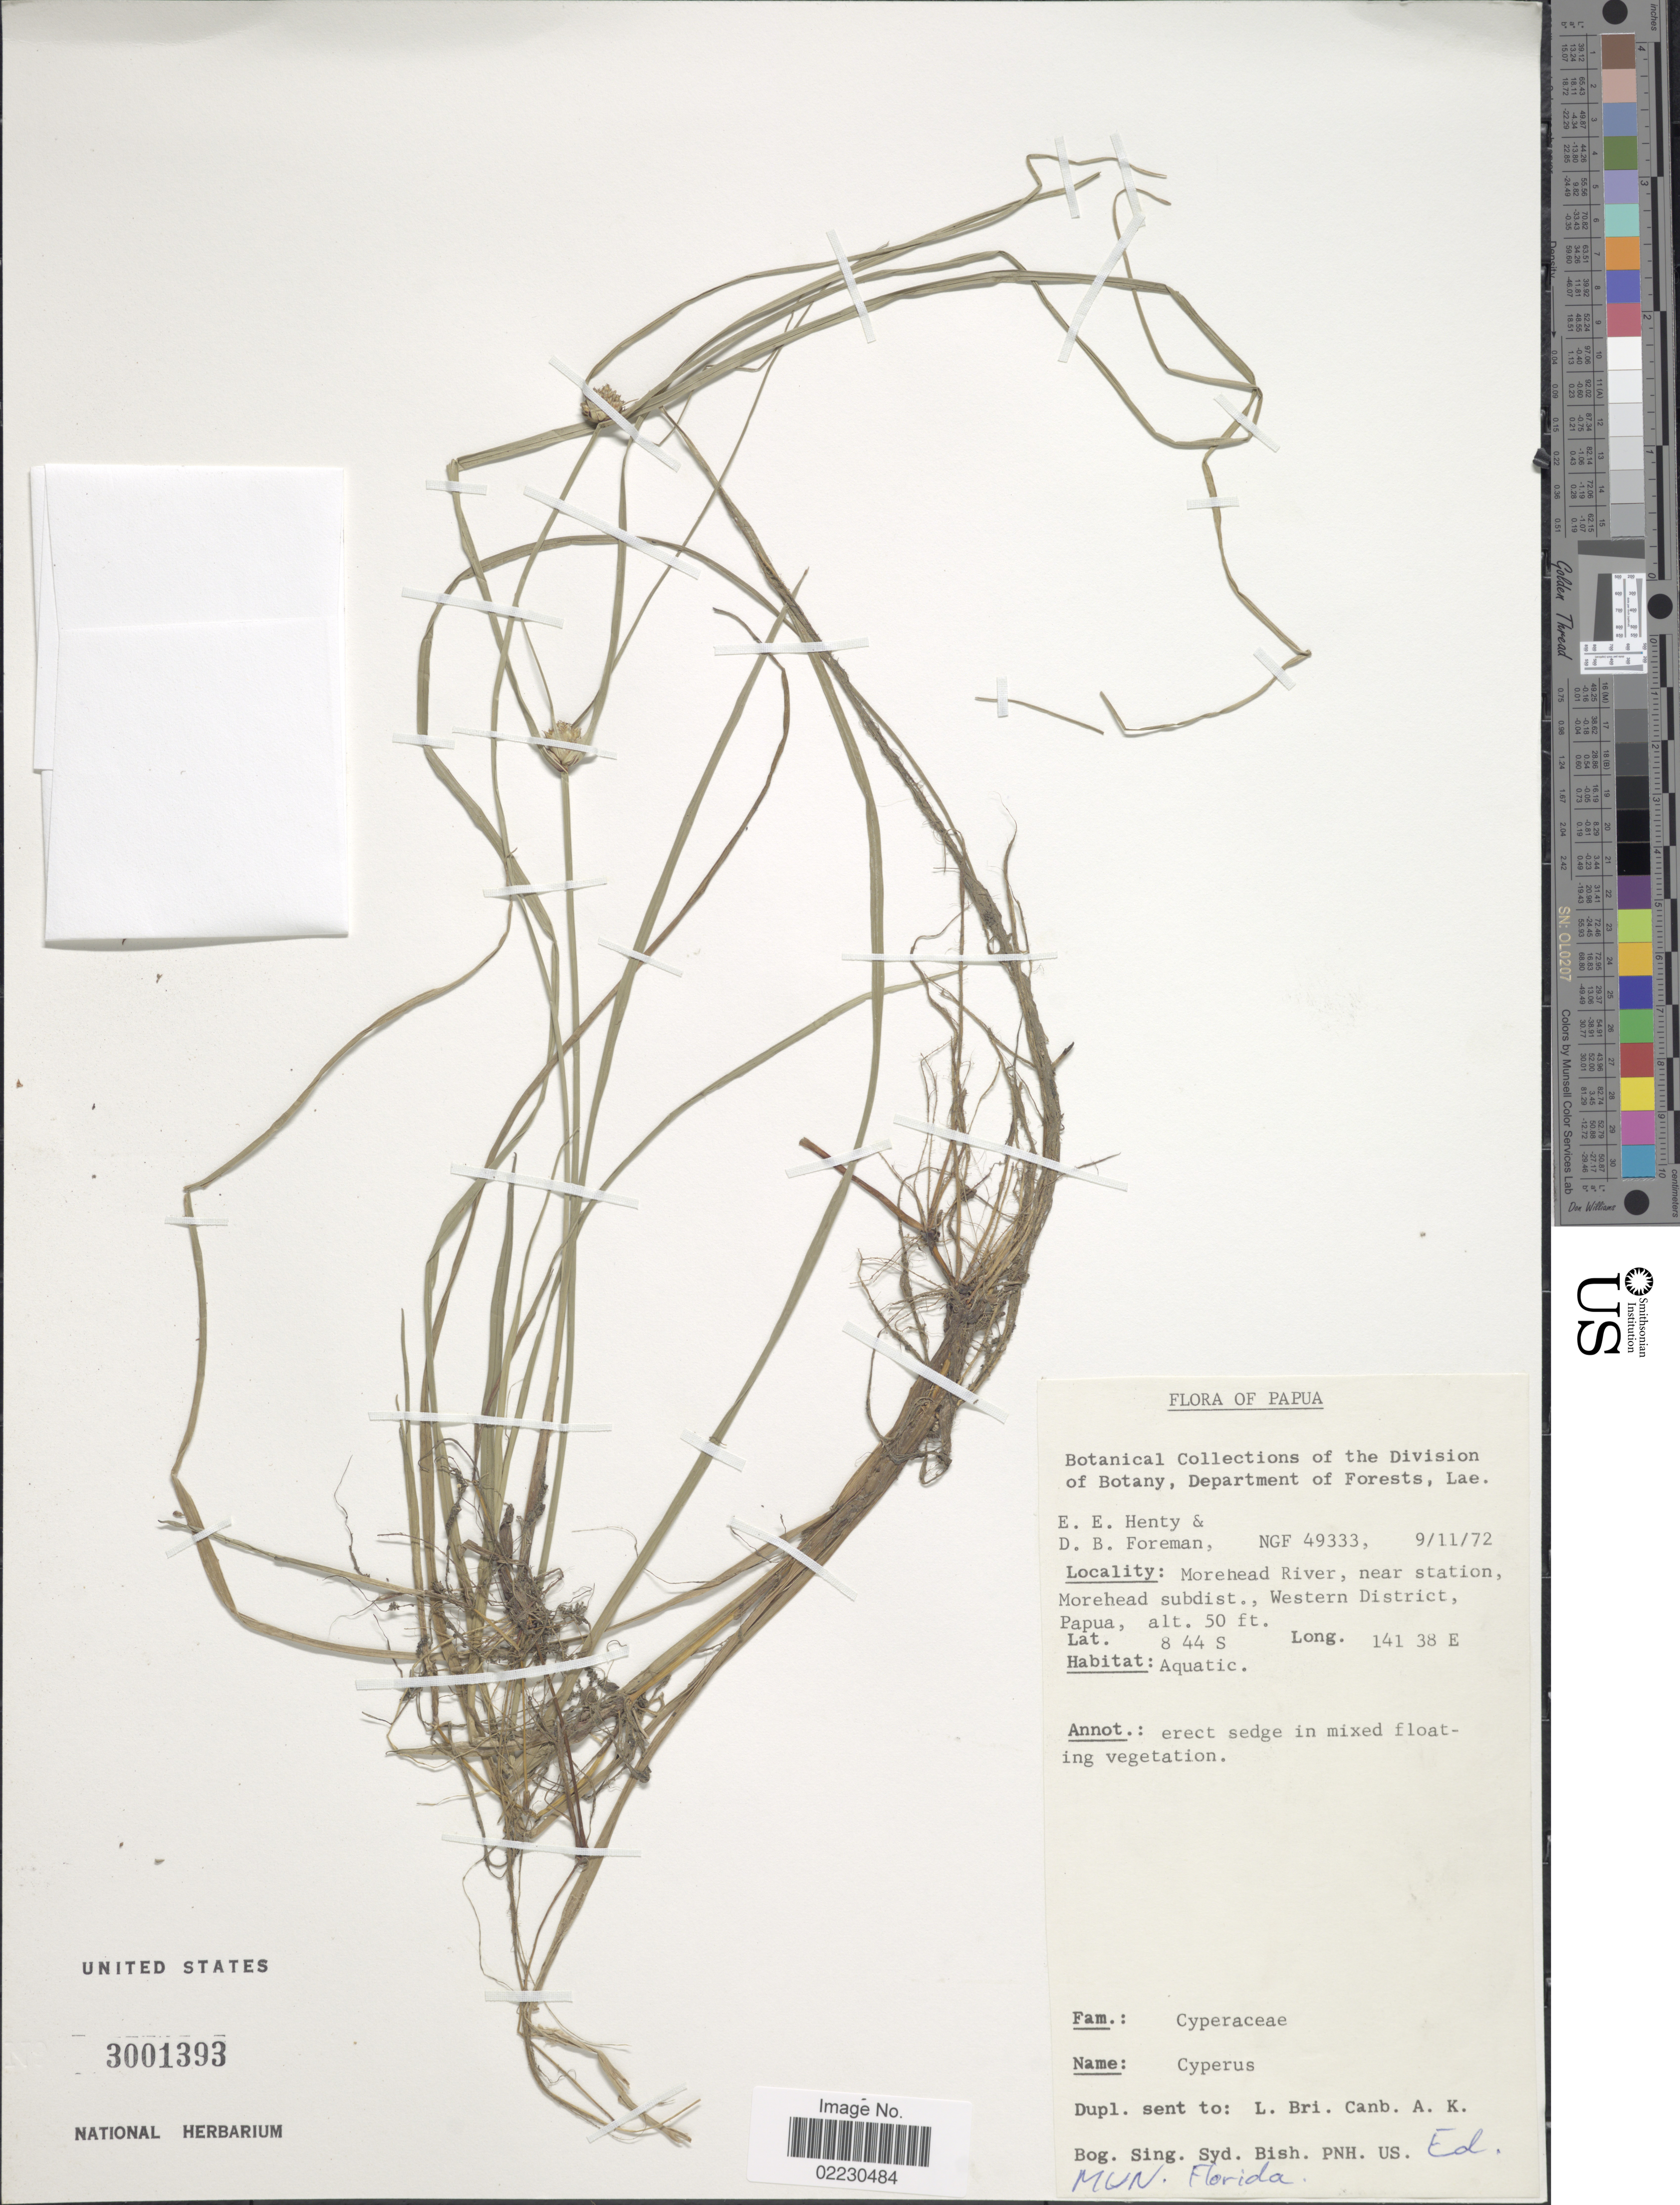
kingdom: Plantae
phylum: Tracheophyta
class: Liliopsida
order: Poales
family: Cyperaceae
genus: Cyperus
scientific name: Cyperus cephalotes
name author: Vahl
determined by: Strong, Mark T., (BOT), Smithsonian Institution - National Museum of Natural History (UNITED STATES)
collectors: E. Henty & D. Foreman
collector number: NGF49333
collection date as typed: Transcribed d/m/y: 9/11/72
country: Papua New Guinea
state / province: Manus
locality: Morehead River, near station, Morehead subdist., Western District, Papua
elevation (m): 15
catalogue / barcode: US 3001393